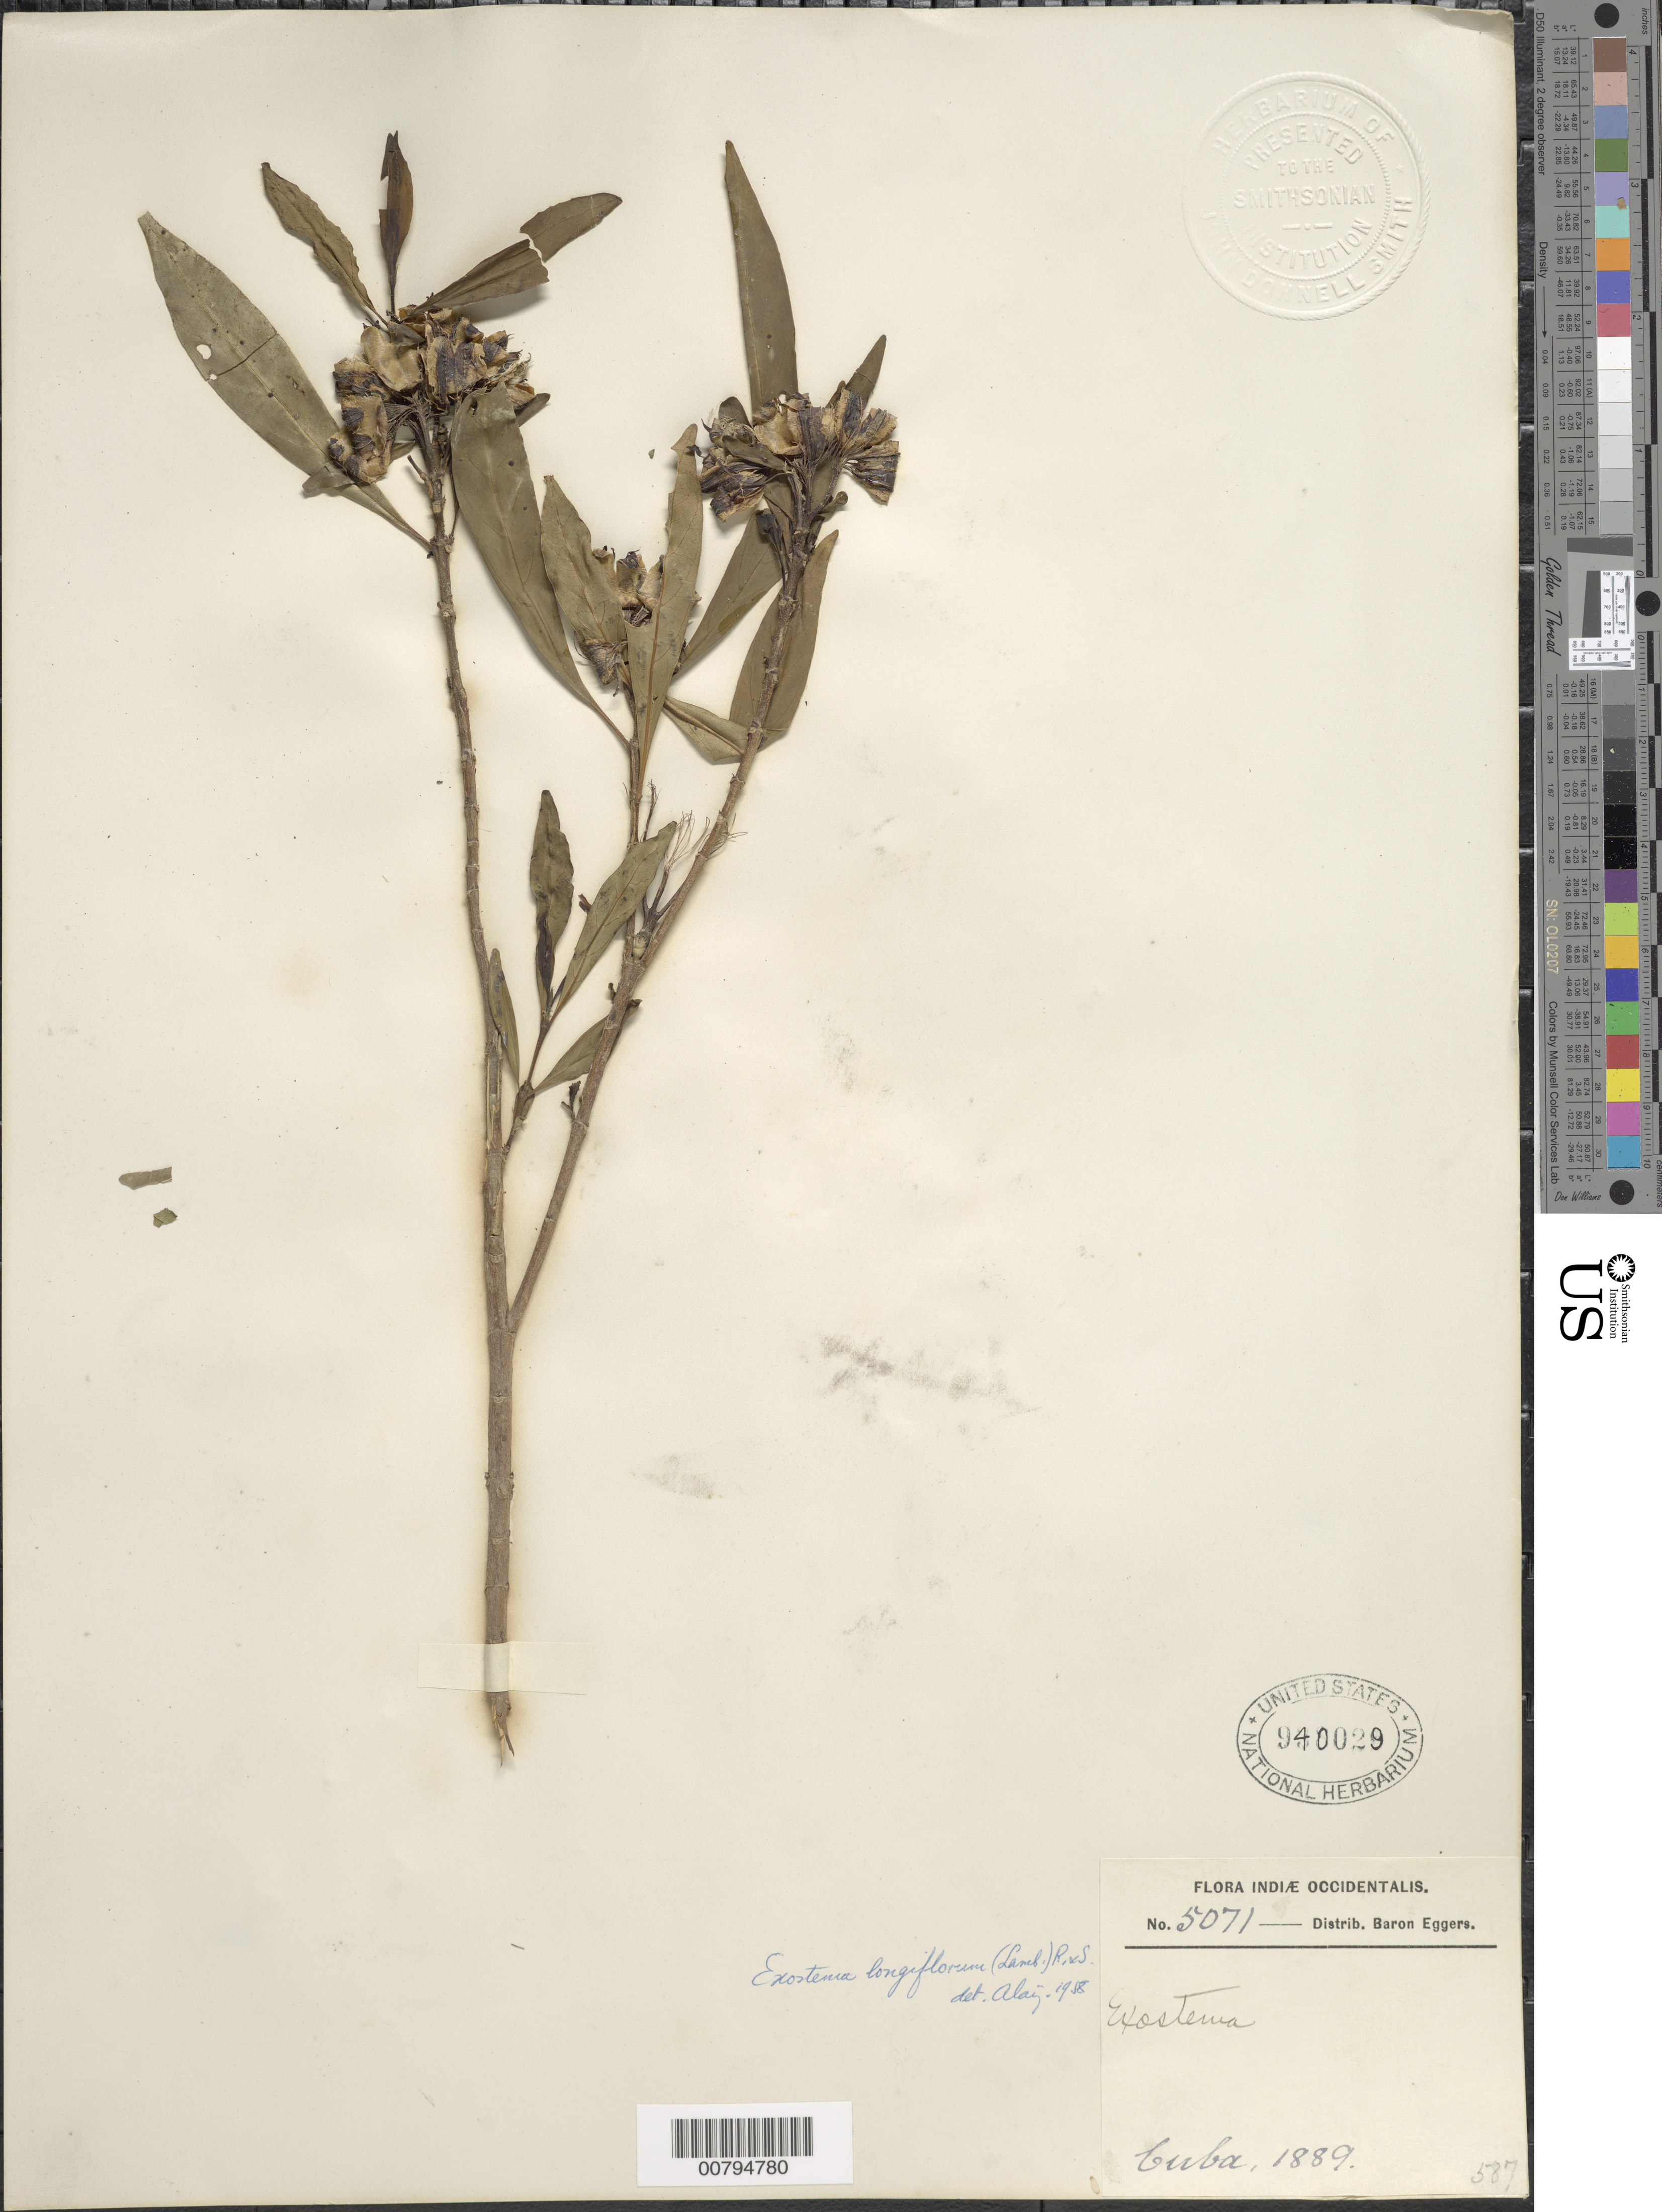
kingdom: Plantae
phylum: Tracheophyta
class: Magnoliopsida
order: Gentianales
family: Rubiaceae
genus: Exostema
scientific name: Exostema longiflorum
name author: (Lamb.) Roem. & Schult.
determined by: Liogier, Alain H.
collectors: H. F. A. von Eggers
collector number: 5071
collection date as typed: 1889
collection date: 1889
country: Cuba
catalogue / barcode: US 940029